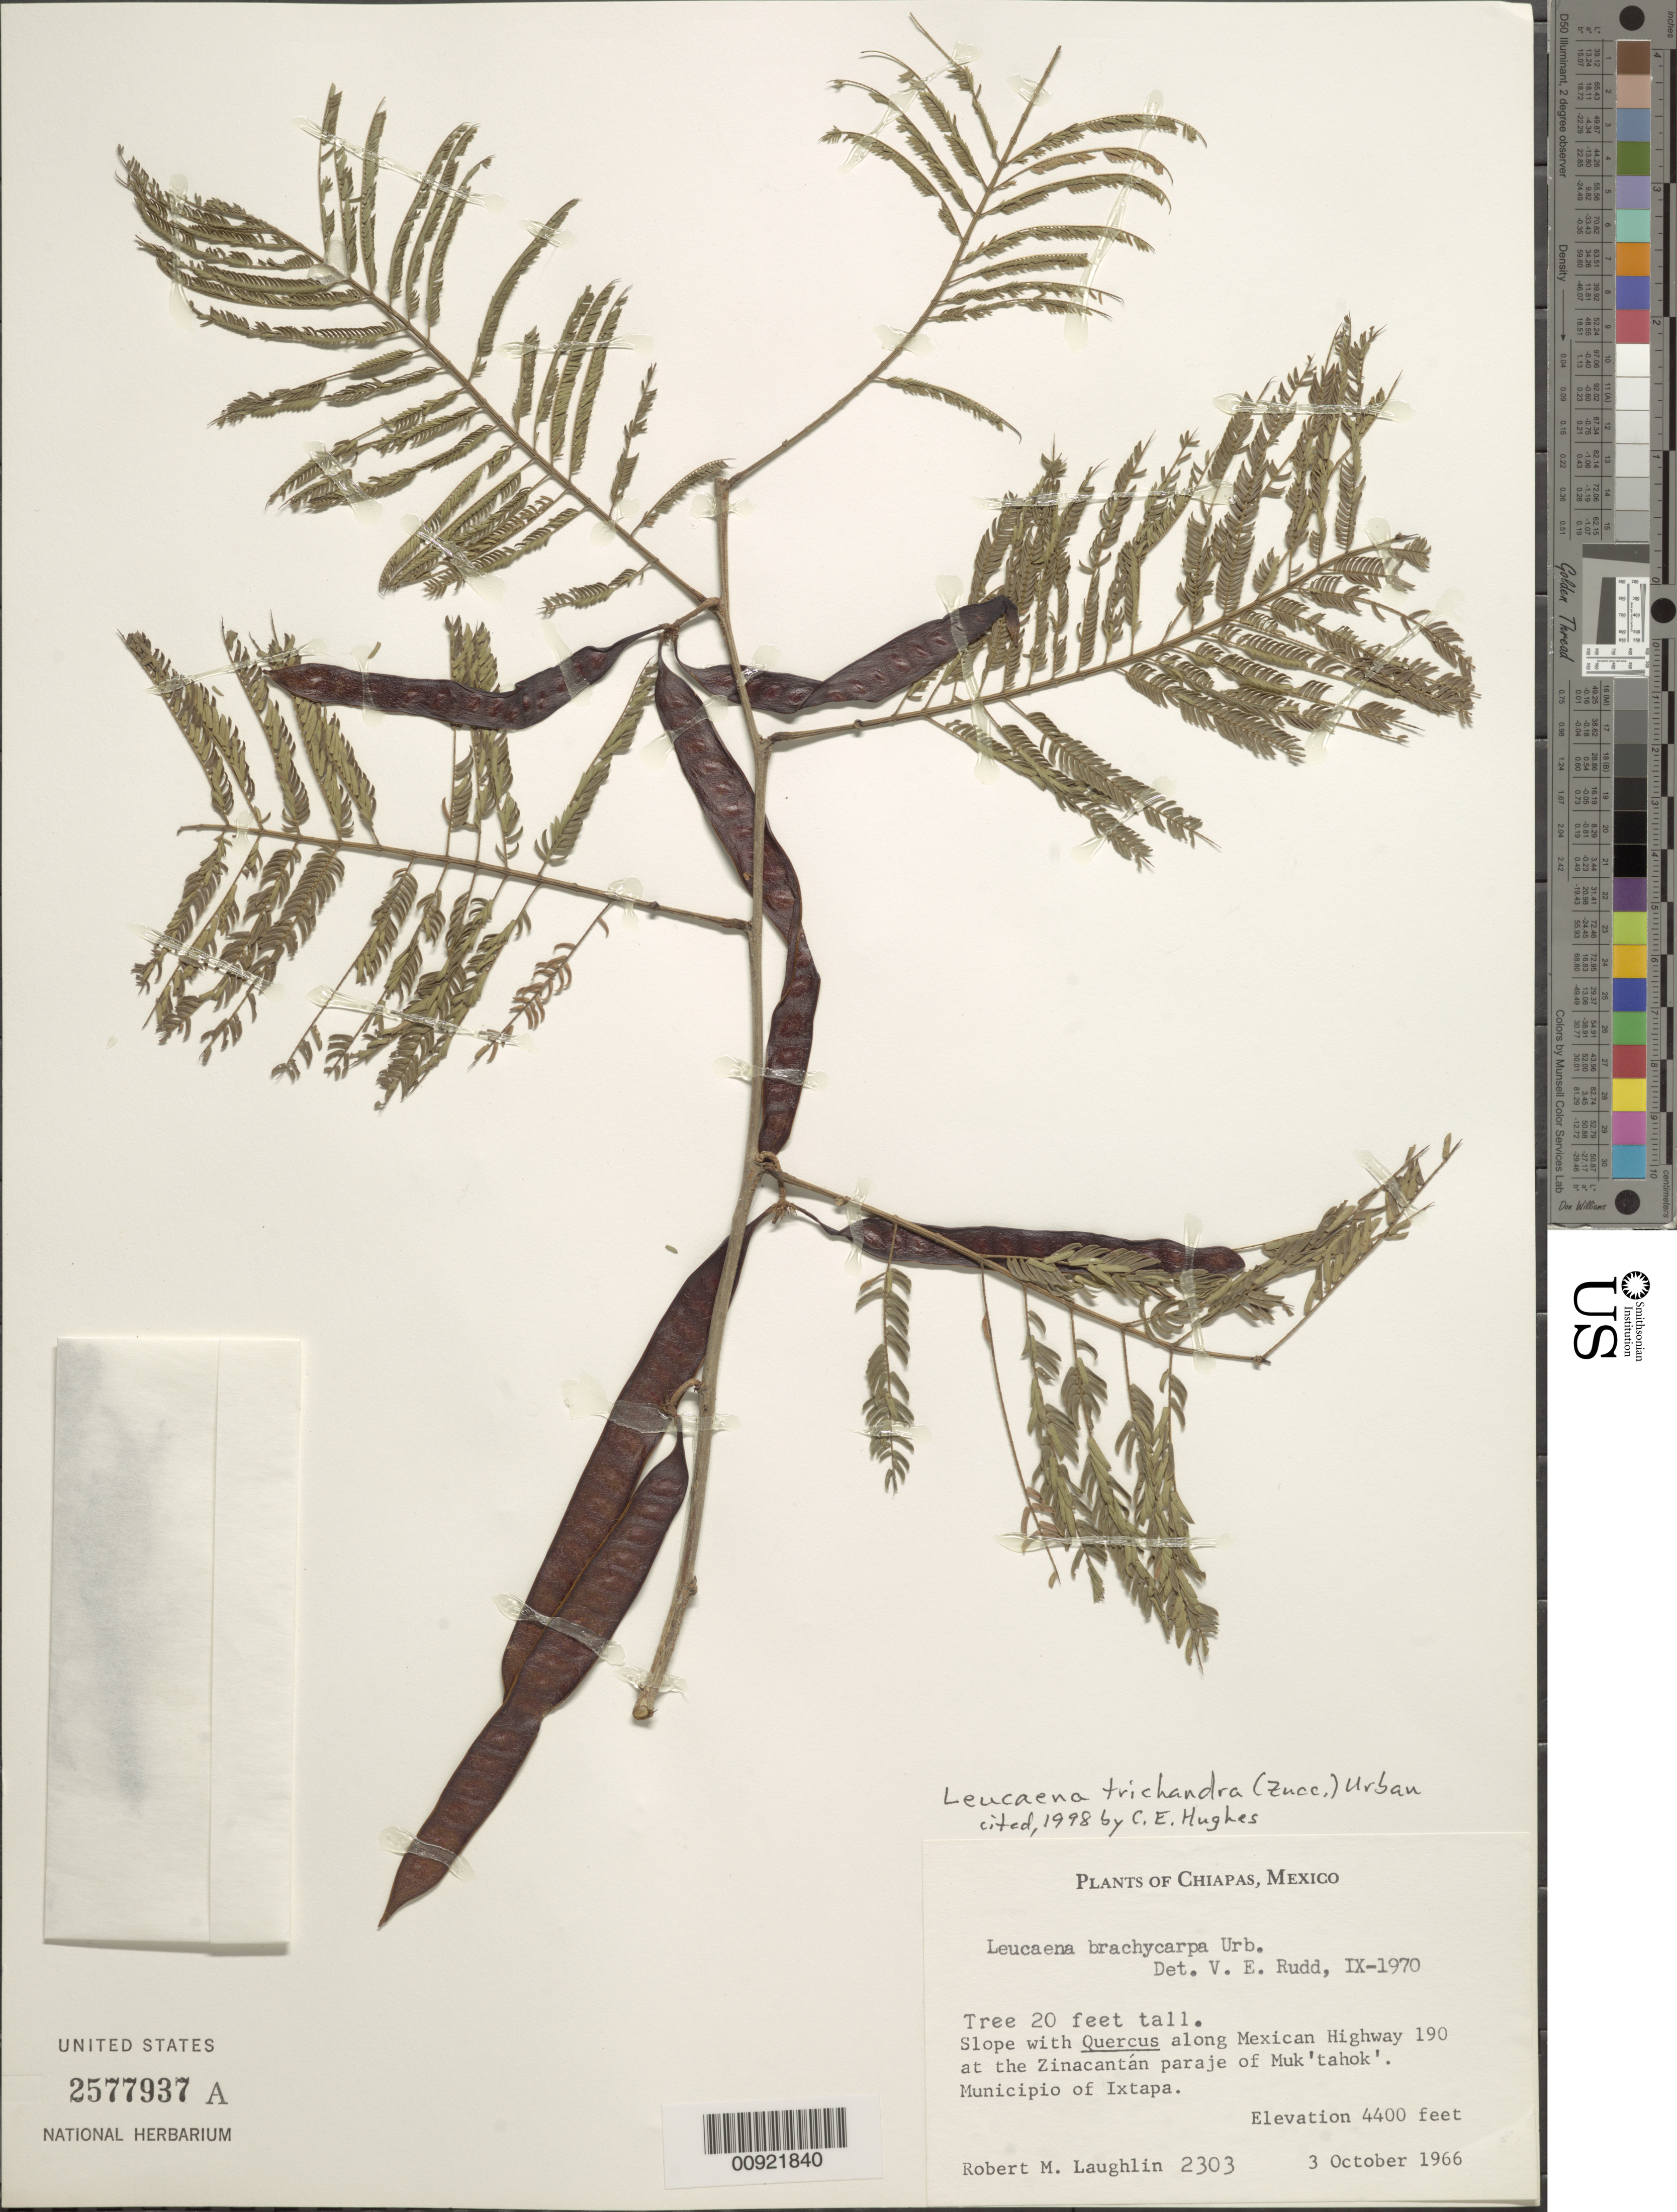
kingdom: Plantae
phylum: Tracheophyta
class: Magnoliopsida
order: Fabales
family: Fabaceae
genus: Leucaena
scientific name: Leucaena trichandra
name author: (Zucc.) Urb.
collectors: R. M. Laughlin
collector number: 2303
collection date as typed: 03 Oct 1966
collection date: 1966-10-03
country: Mexico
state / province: Chiapas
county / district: Ixtapa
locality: Along Mexican Highway 190 at the Zinacantán paraje of Muk'tahok'. Municipio of Ixtapa, Chiapas.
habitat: Slope with Quercus.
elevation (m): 1341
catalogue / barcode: US 2577937A